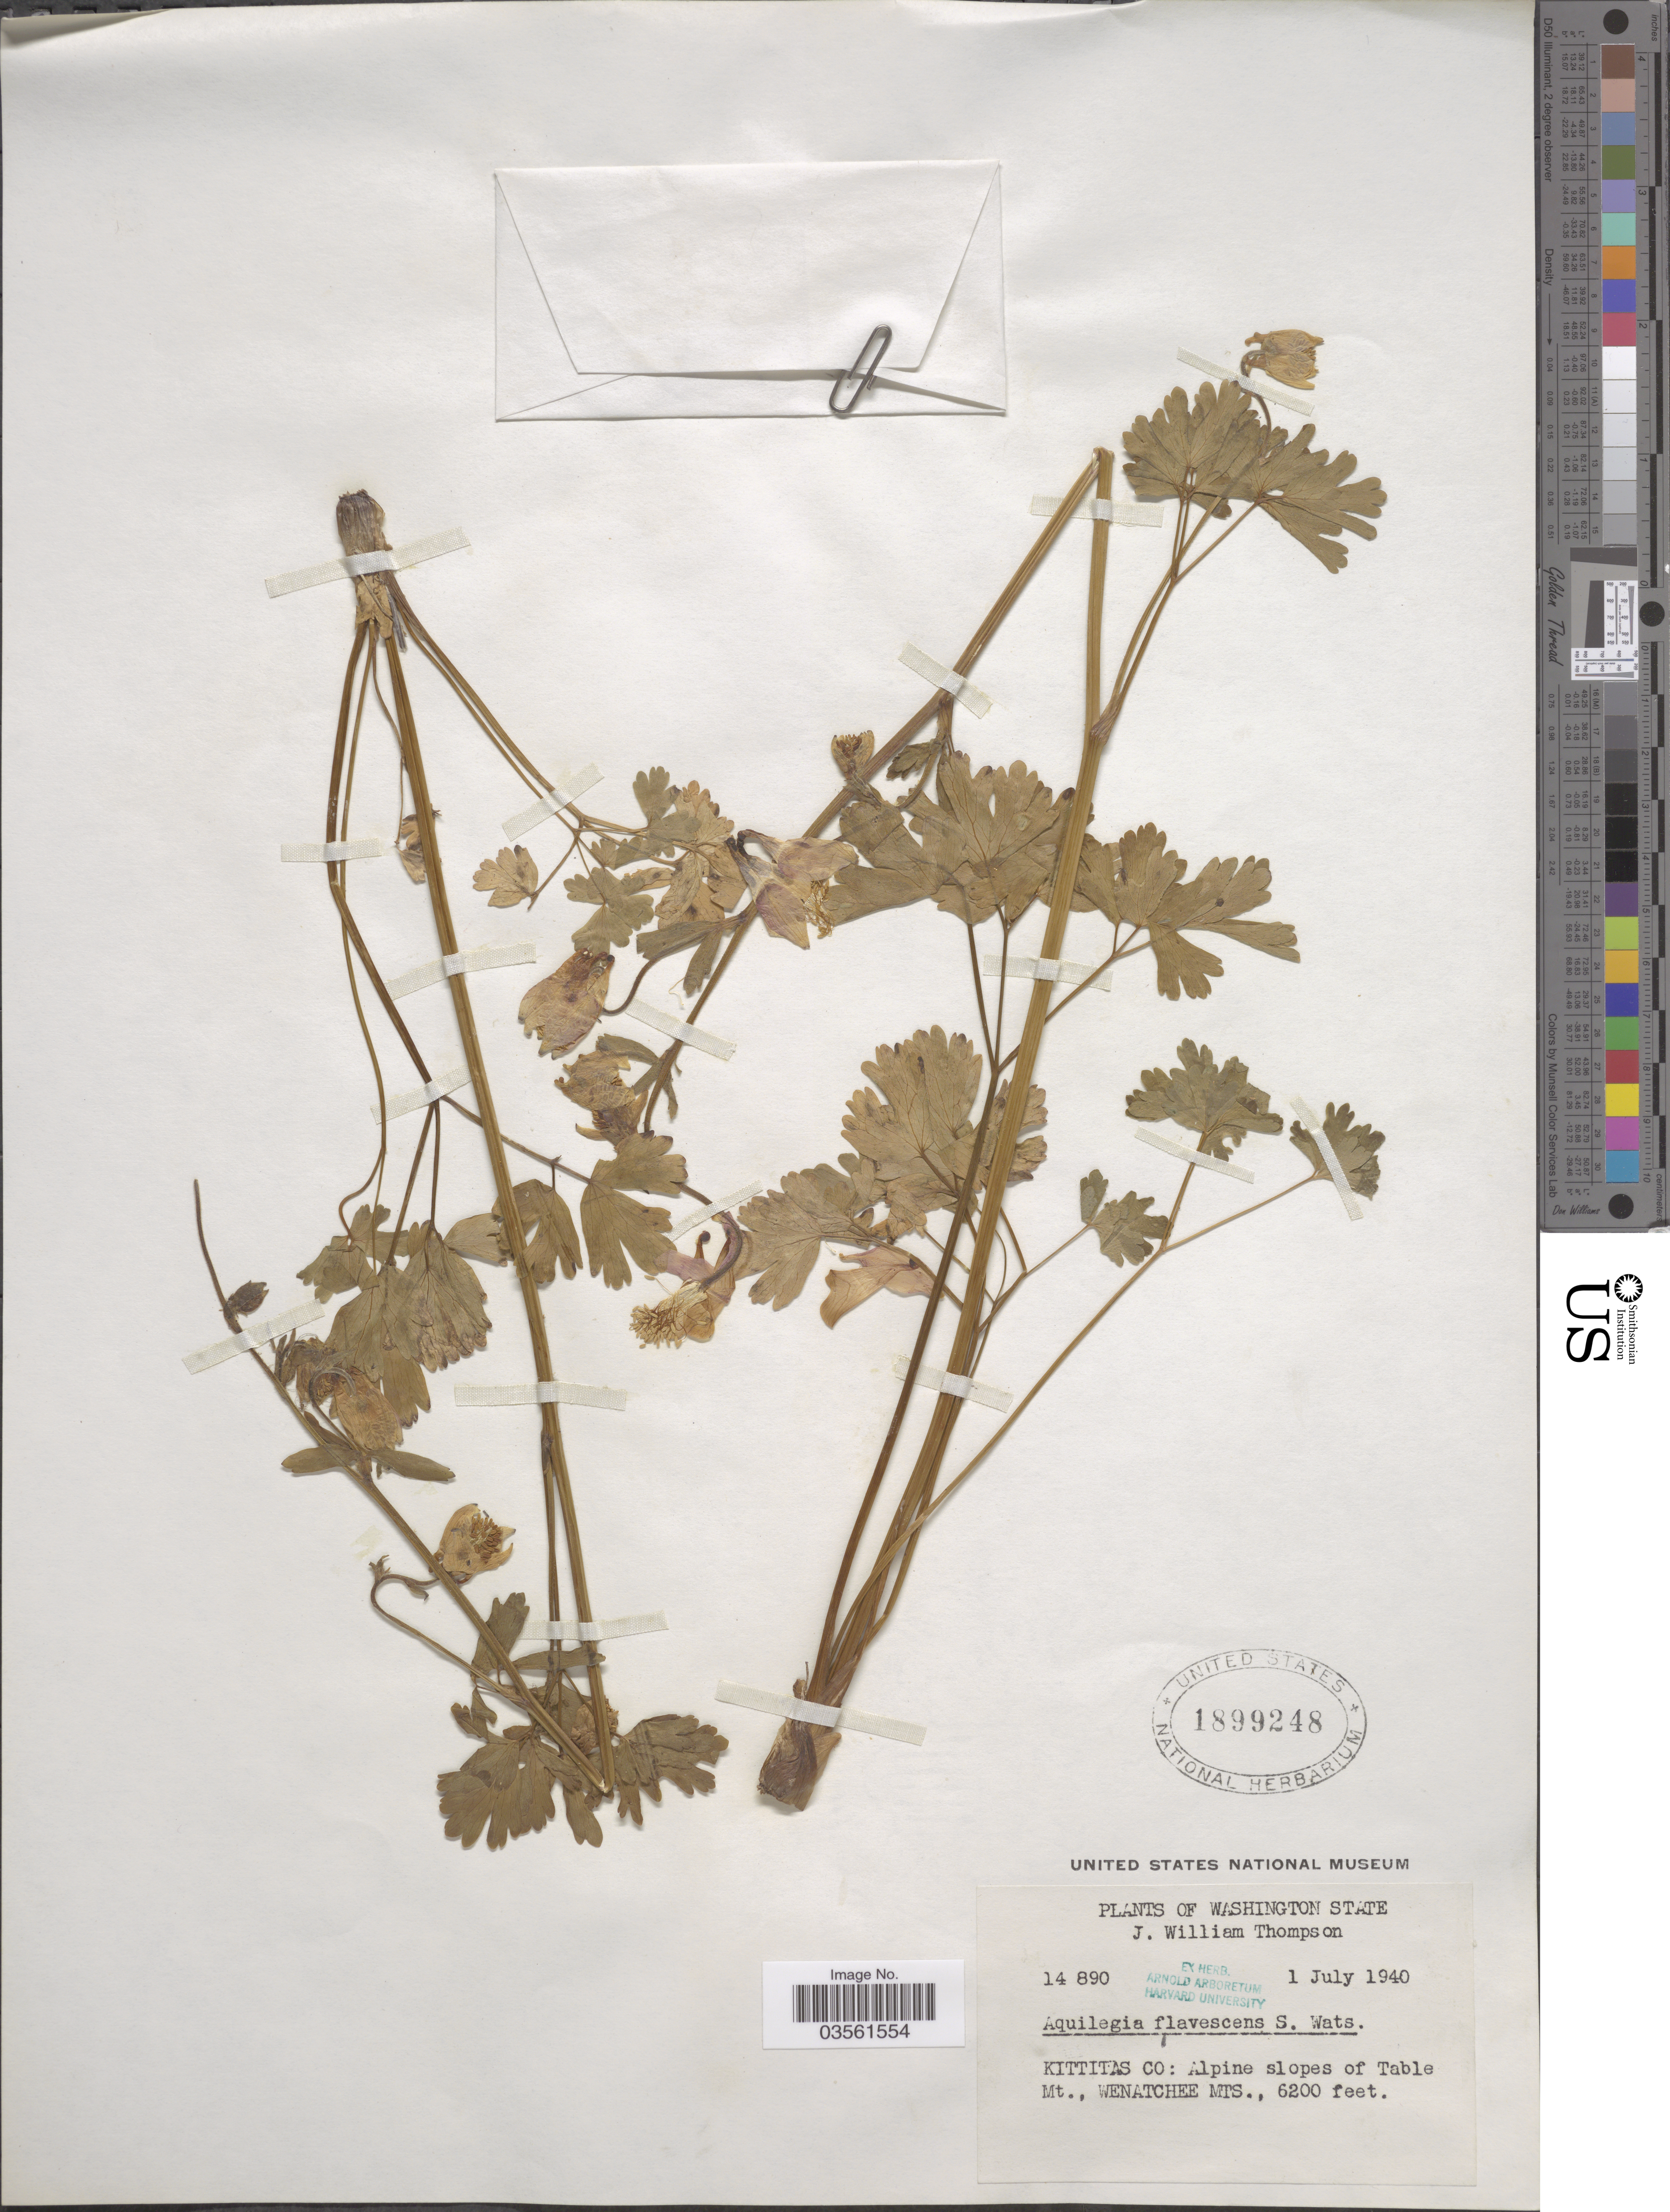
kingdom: Plantae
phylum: Tracheophyta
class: Magnoliopsida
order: Ranunculales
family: Ranunculaceae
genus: Aquilegia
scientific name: Aquilegia flavescens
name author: S. Watson in C. King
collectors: J. W. Thompson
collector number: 14890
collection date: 1940-07-01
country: United States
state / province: Washington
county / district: Kittitas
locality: Kittitas Co: Alpine slopes of Table Mt., Wenatchee Mts.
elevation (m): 1890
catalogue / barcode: US 1899248